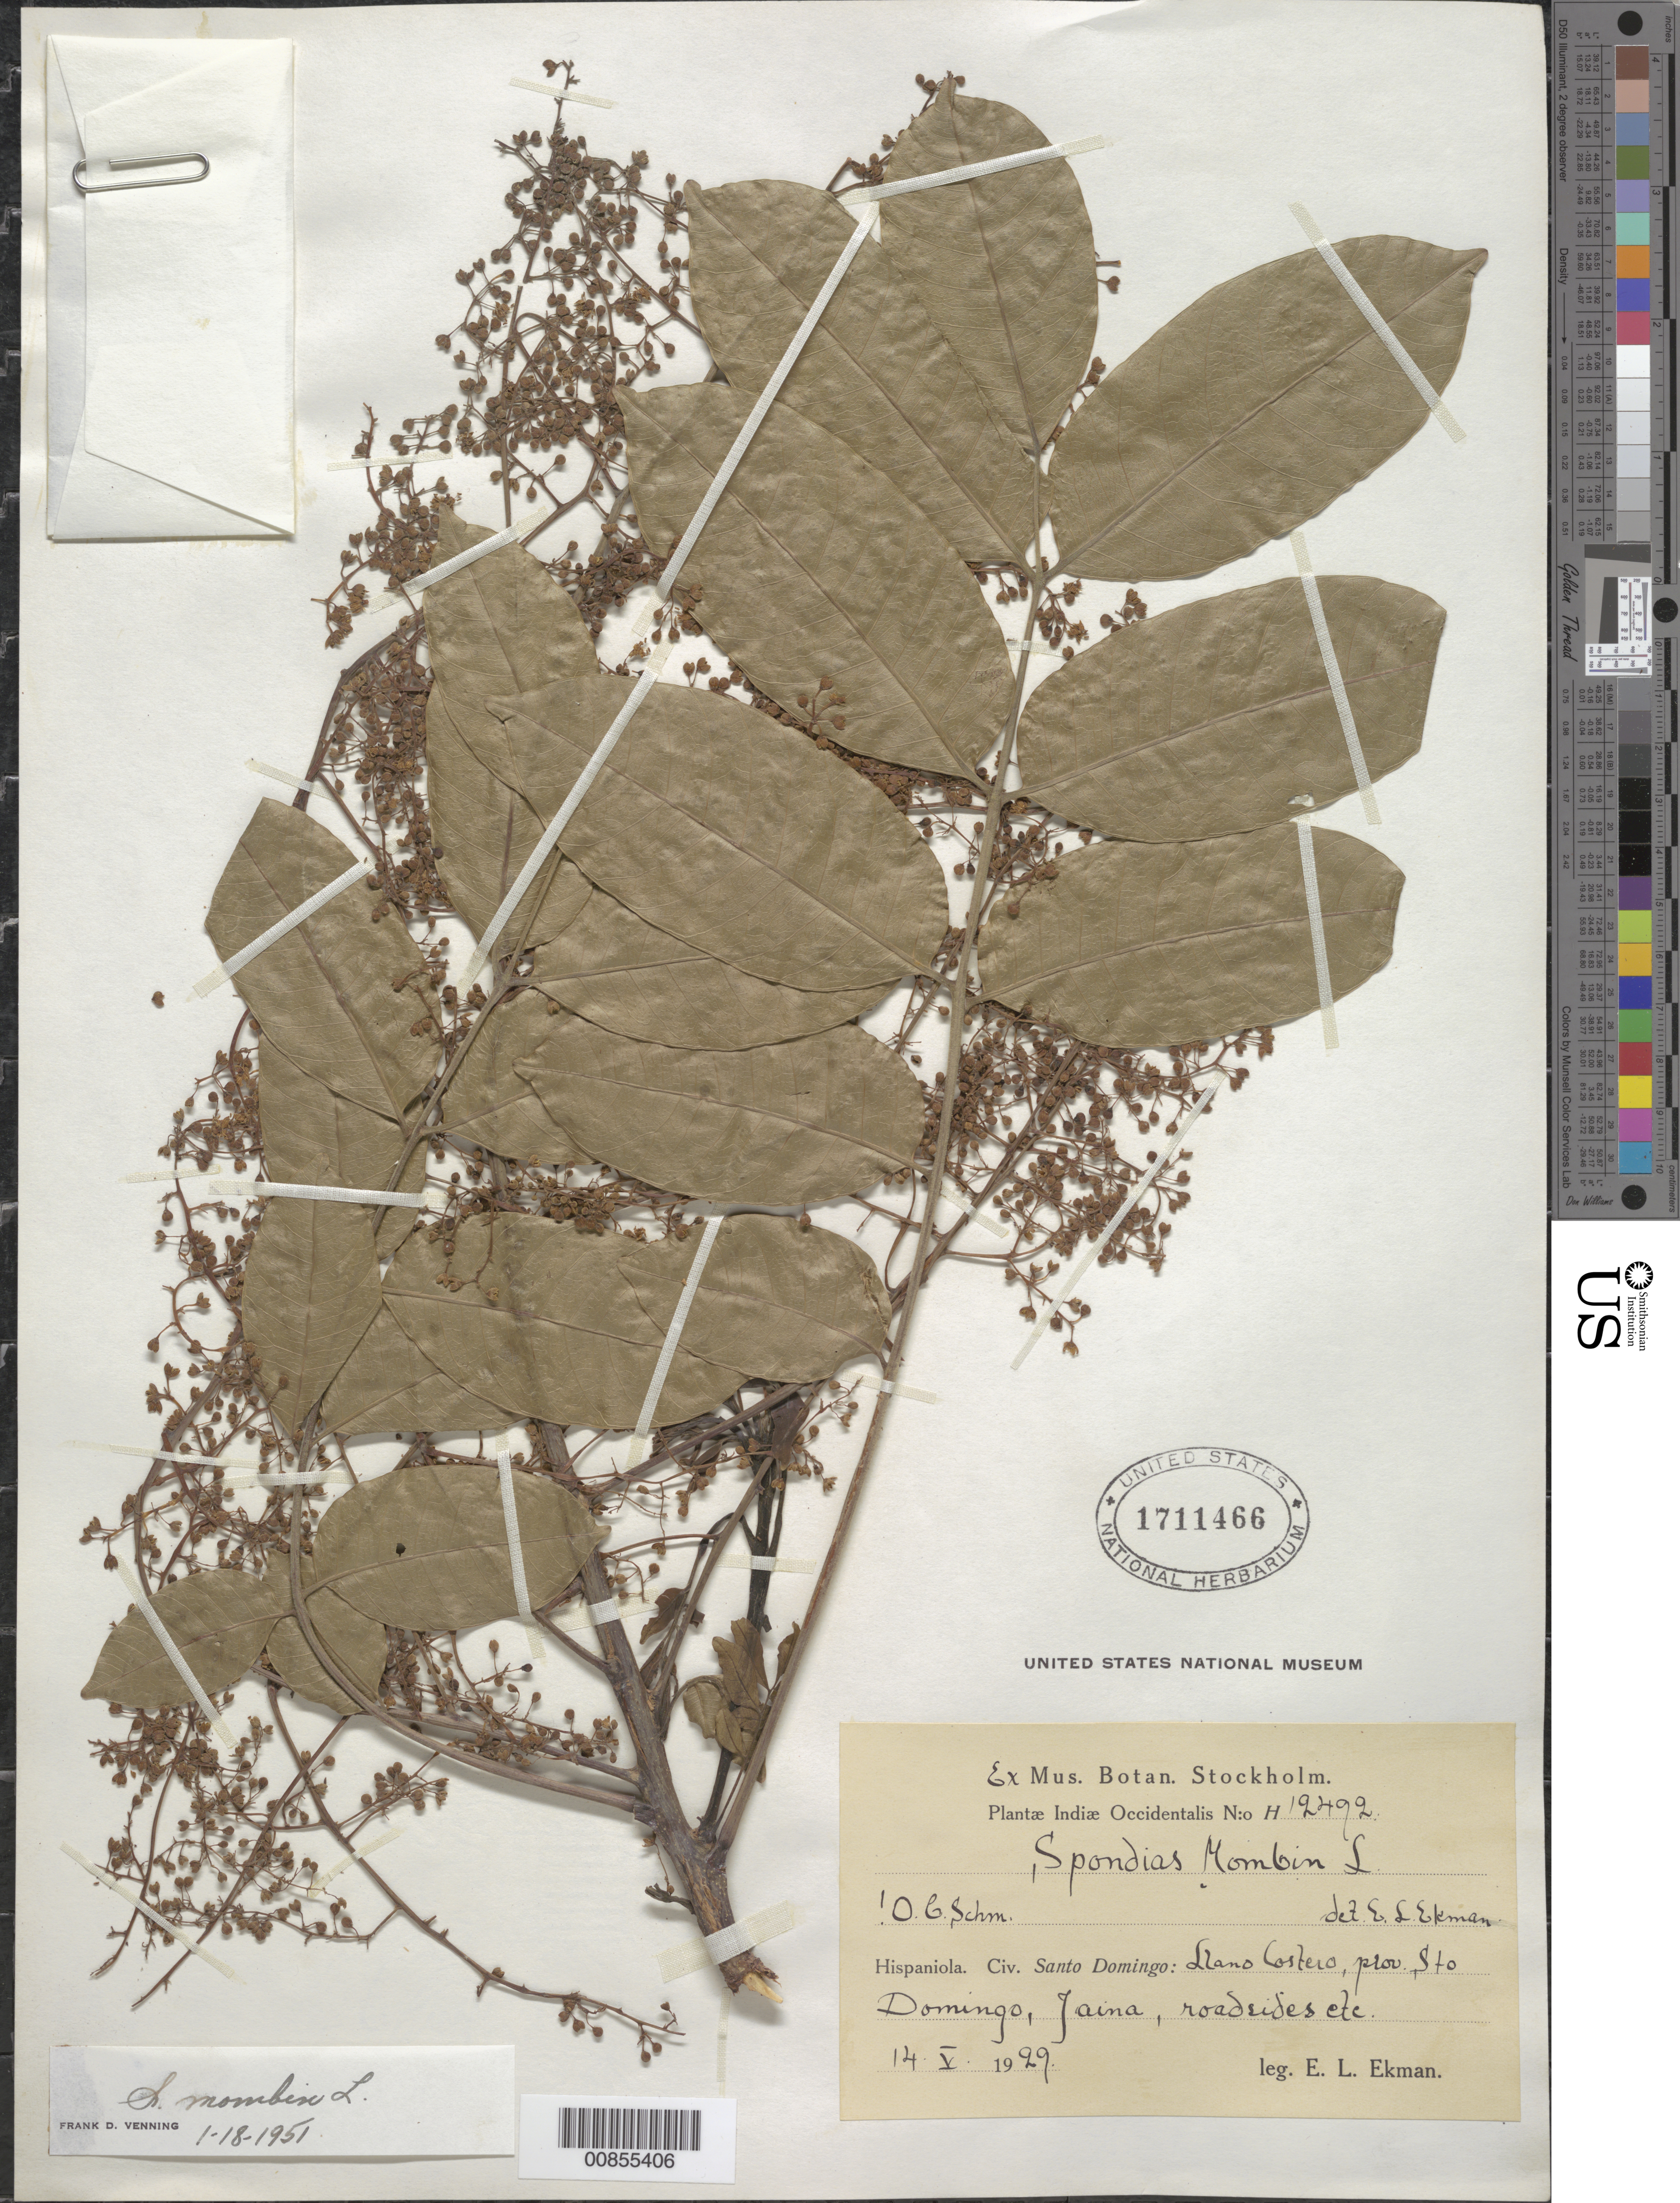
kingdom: Plantae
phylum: Tracheophyta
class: Magnoliopsida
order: Sapindales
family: Anacardiaceae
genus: Spondias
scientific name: Spondias mombin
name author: L.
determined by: Venning, F. D.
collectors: E. L. Ekman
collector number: H 12492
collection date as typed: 14 May 1929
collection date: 1929-05-14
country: Dominican Republic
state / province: Distrito Nacional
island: Hispaniola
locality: Llano Costero, Haina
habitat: Roadsides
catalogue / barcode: US 1711466